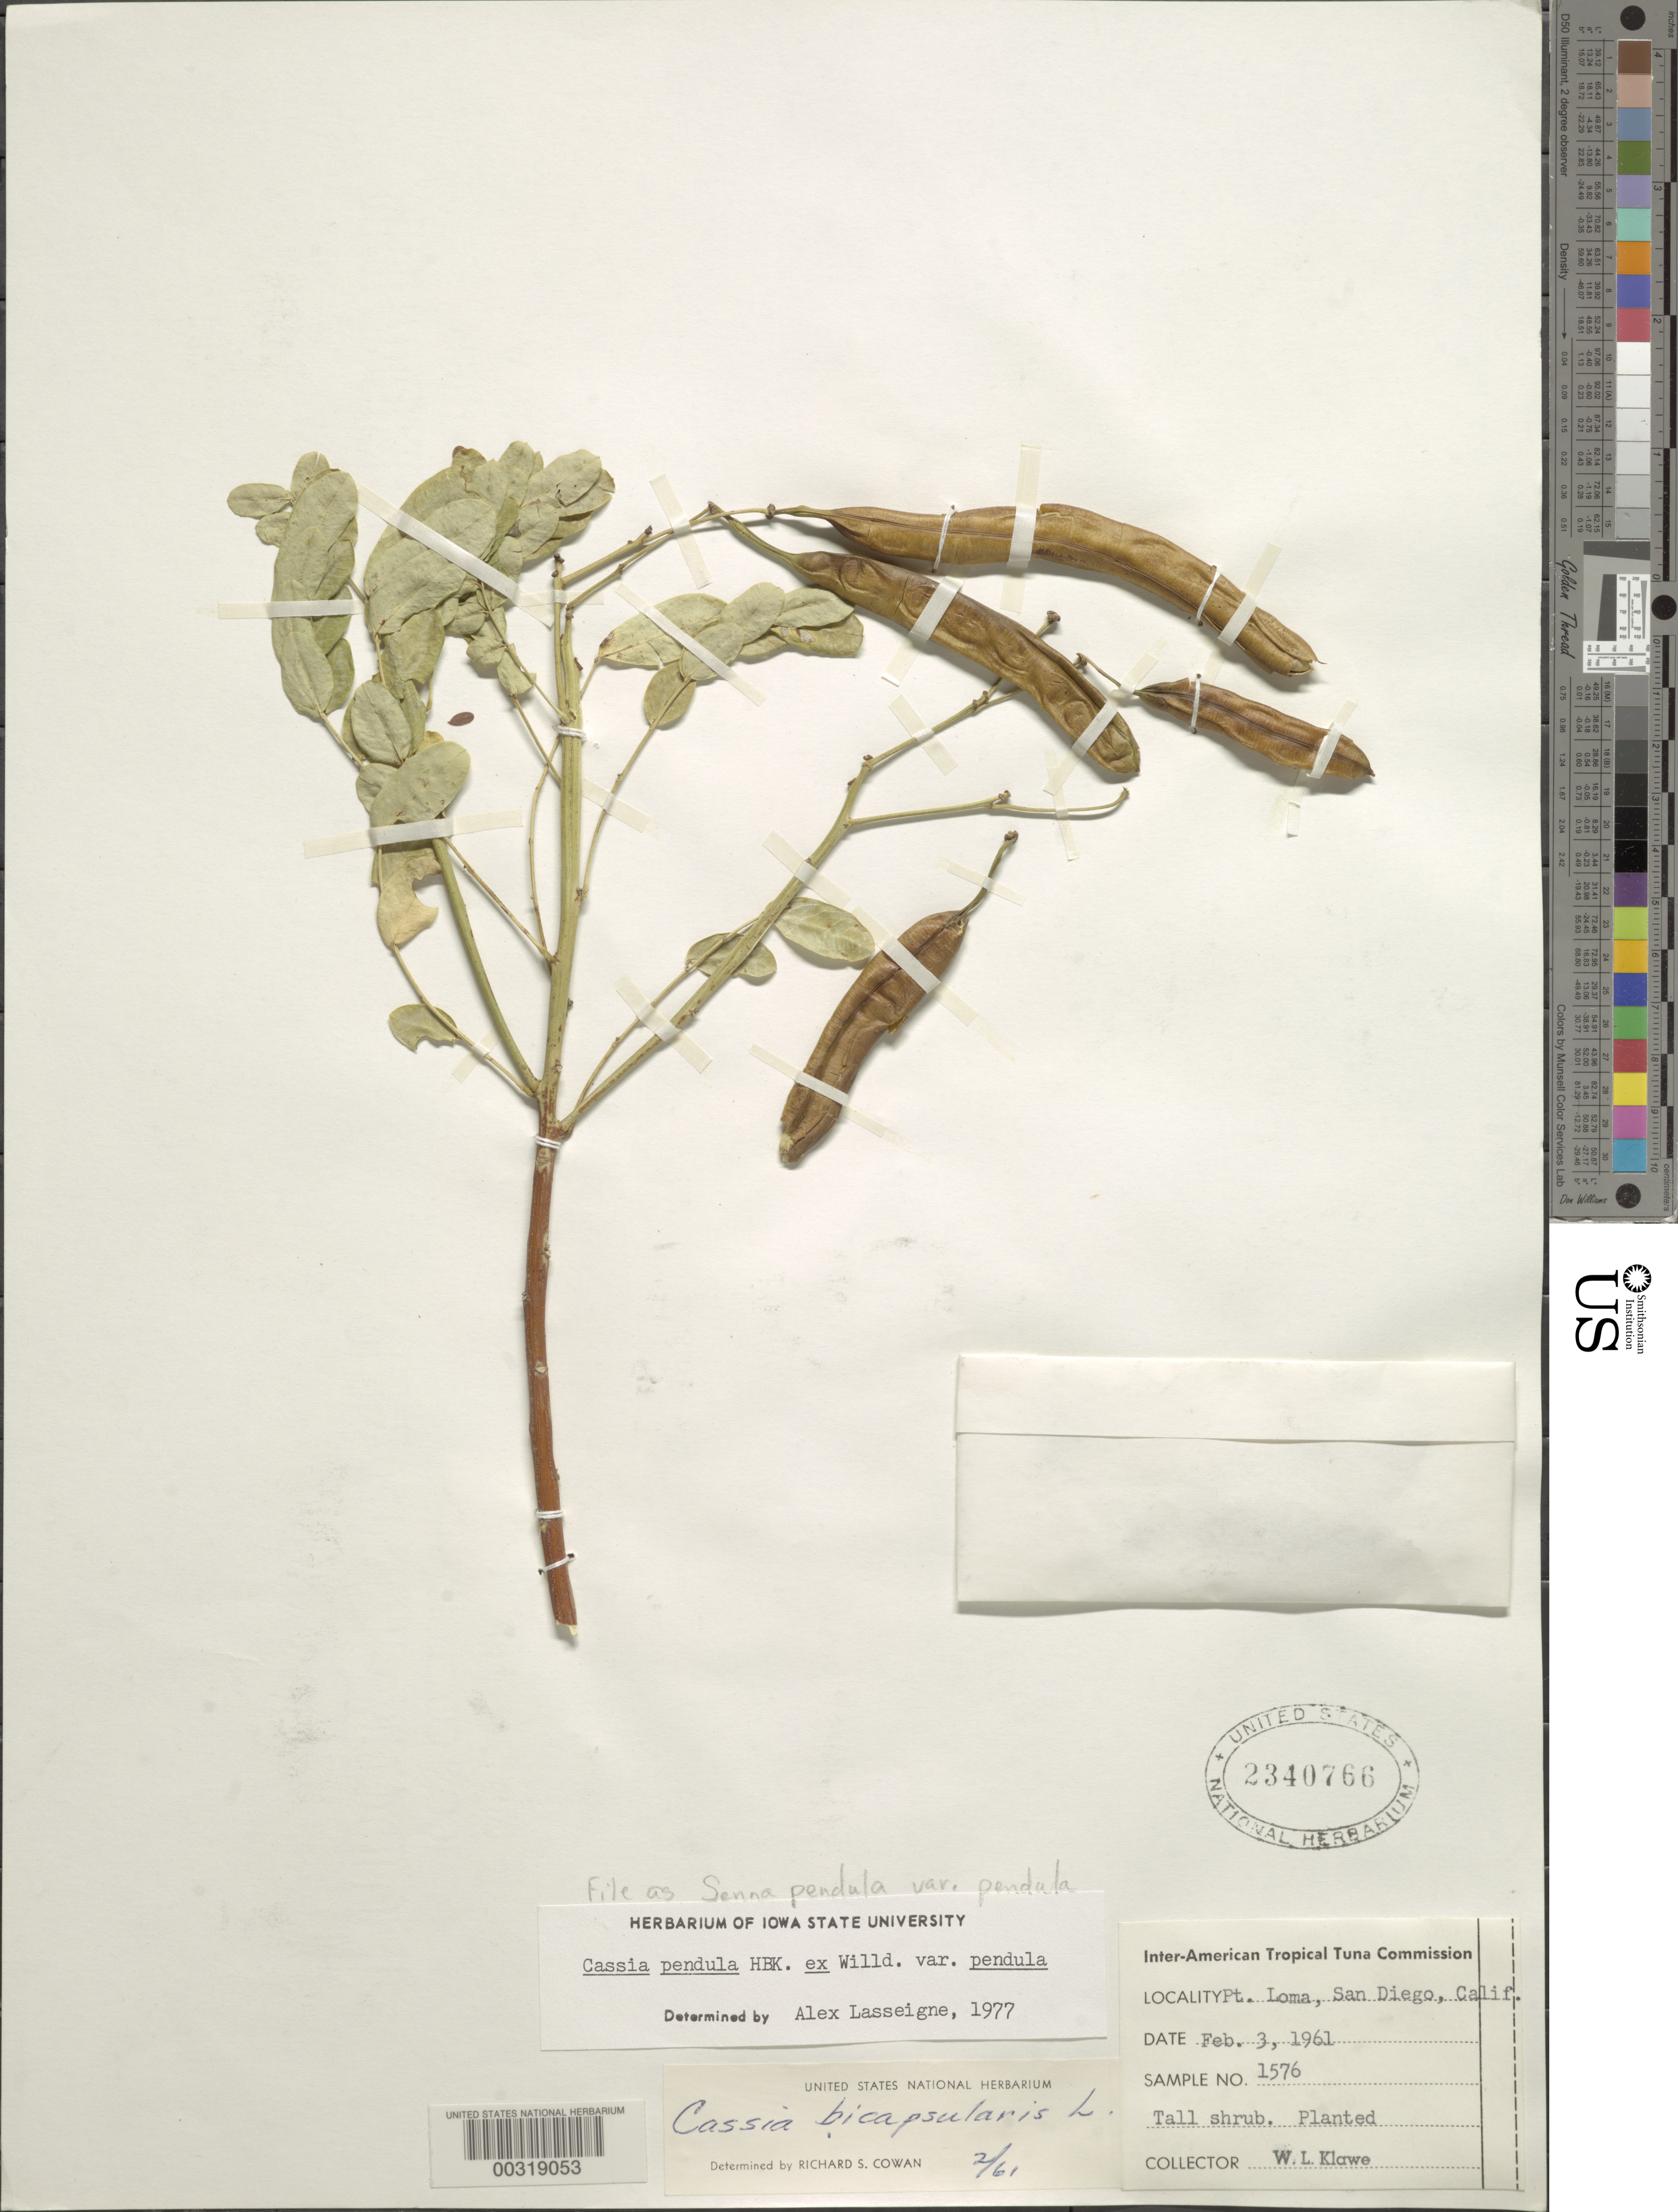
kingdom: Plantae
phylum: Tracheophyta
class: Magnoliopsida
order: Fabales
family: Fabaceae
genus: Senna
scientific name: Senna pendula var. ovalifolia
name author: H.S. Irwin & Barneby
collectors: J. N. Rose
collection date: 1969-09-27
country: United States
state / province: Florida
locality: Coconut Grove, former home of David Fairchild, the Kampong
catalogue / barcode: US 2340766